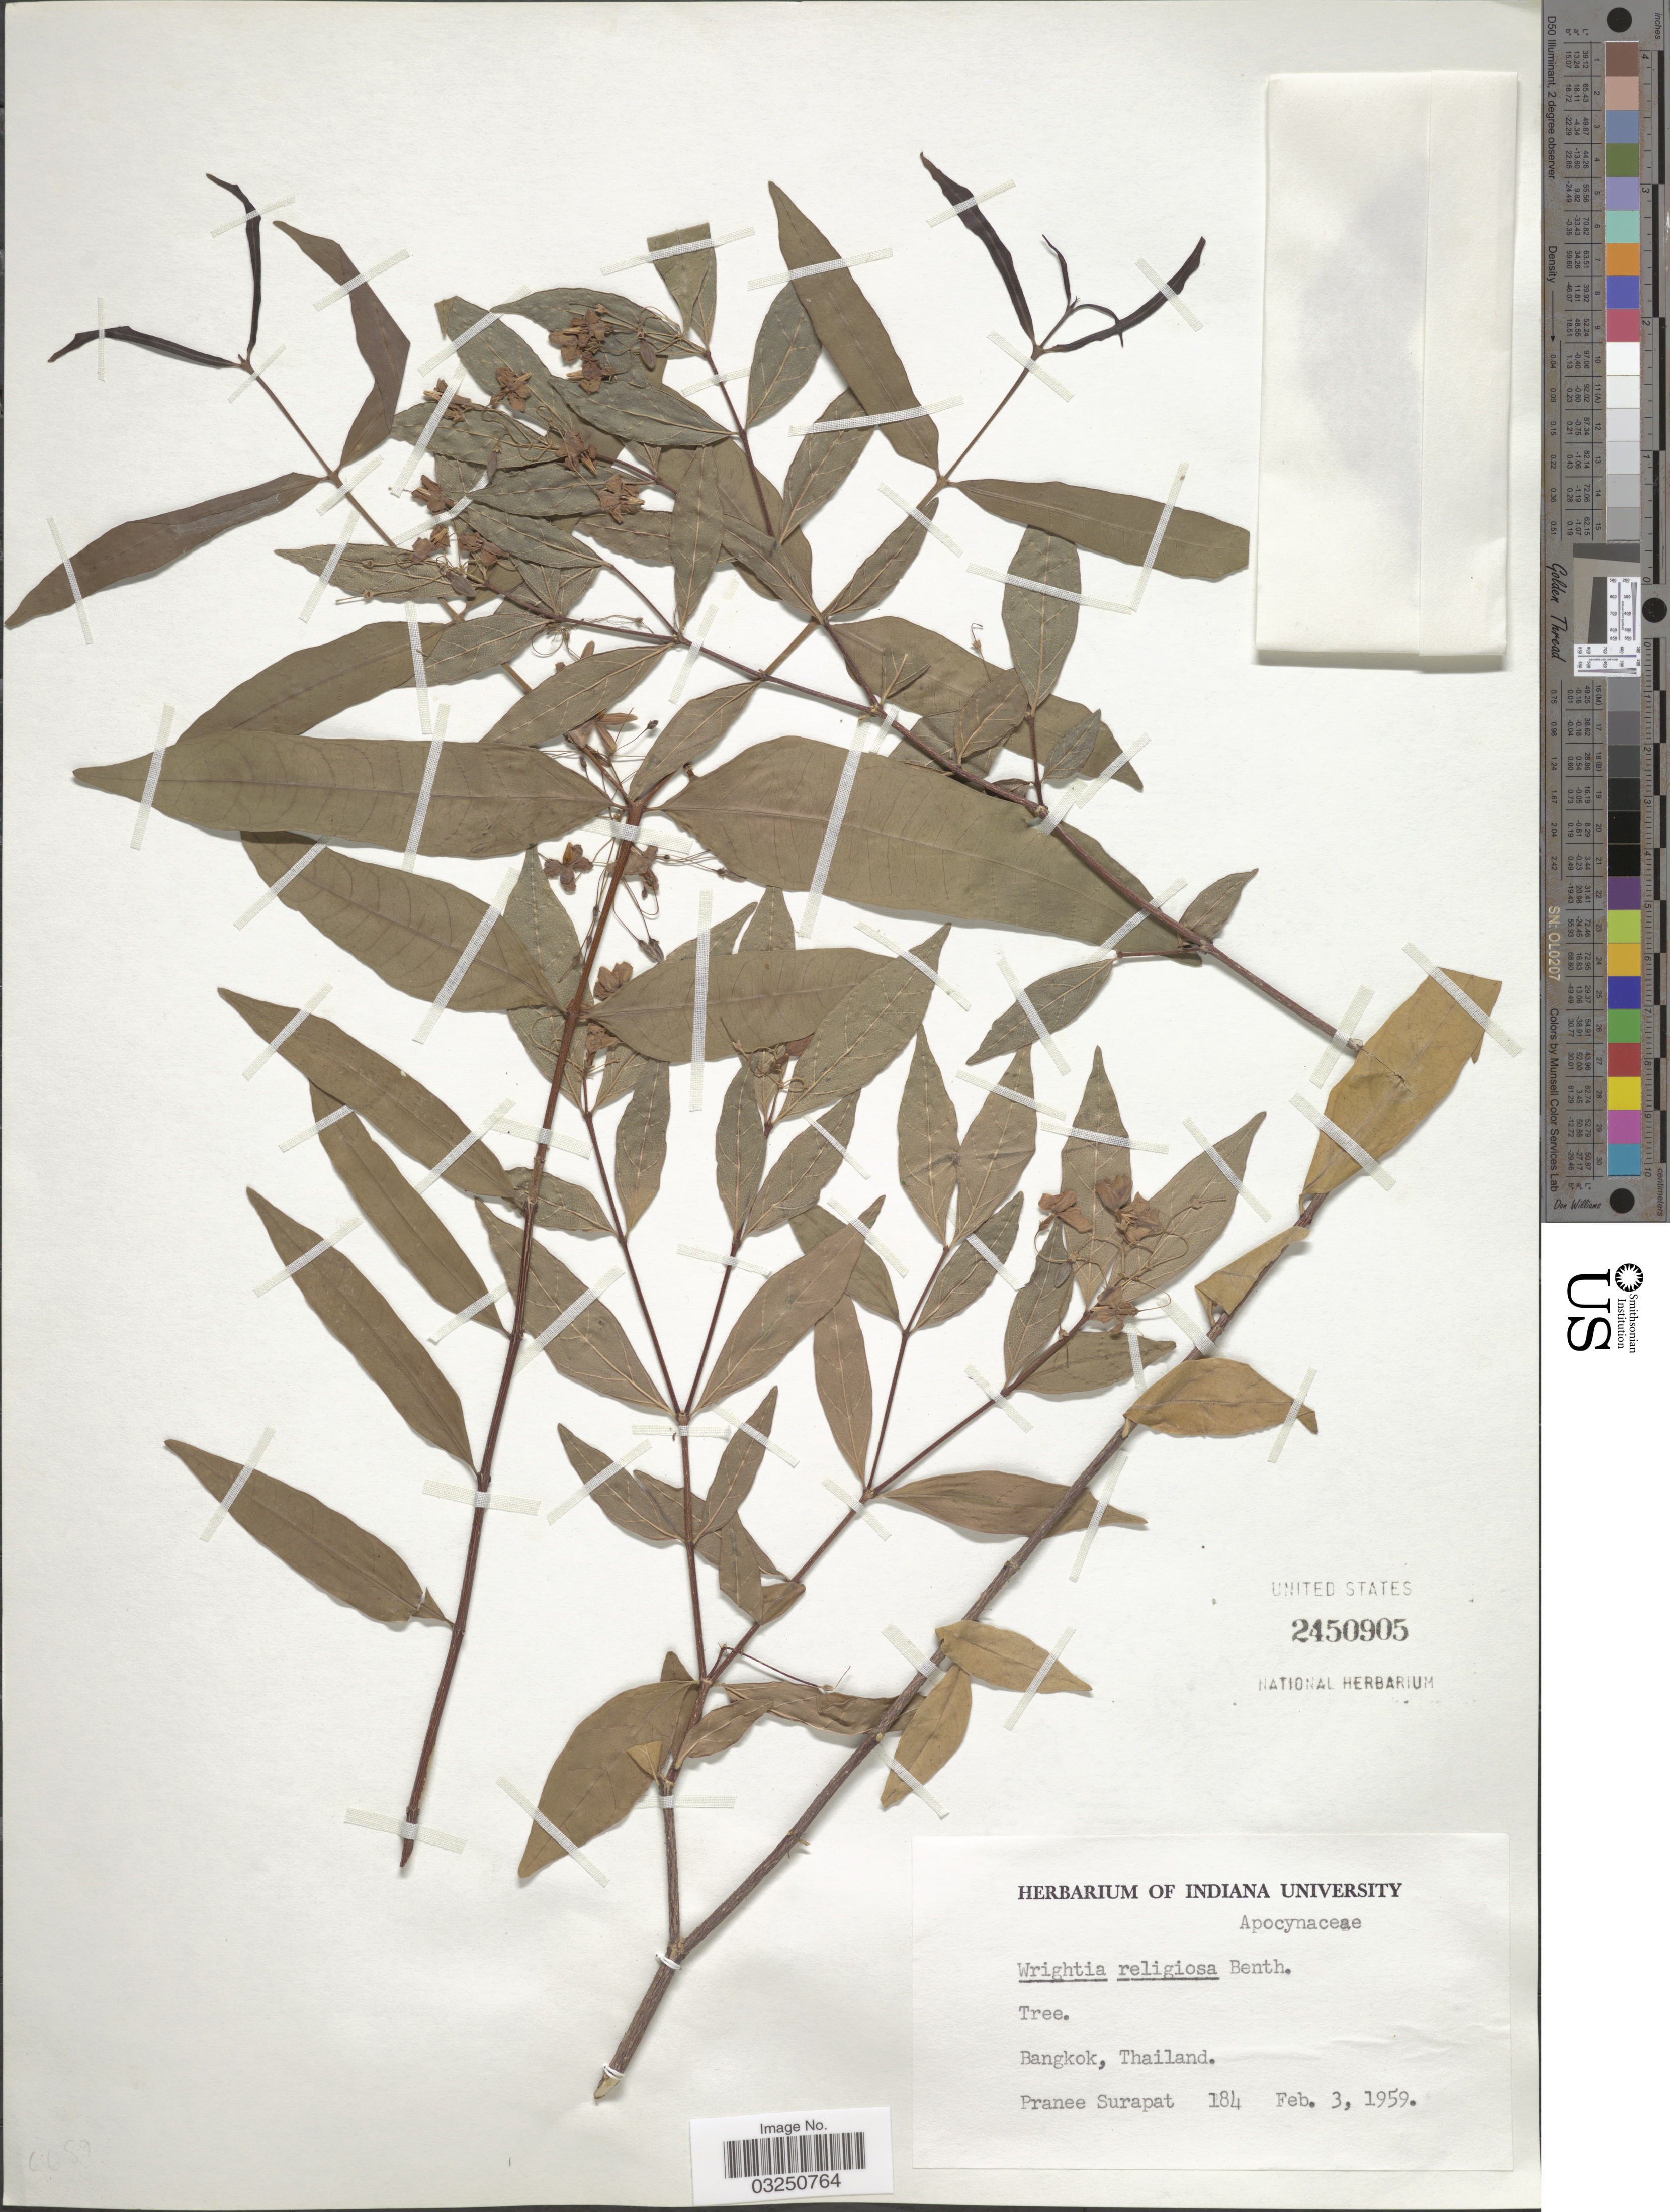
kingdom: Plantae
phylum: Tracheophyta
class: Magnoliopsida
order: Gentianales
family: Apocynaceae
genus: Wrightia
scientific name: Wrightia religiosa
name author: Benth. & Hook. f.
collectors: P. Surapat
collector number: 184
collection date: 1959-02-03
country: Thailand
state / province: Bangkok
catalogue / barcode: US 2450905